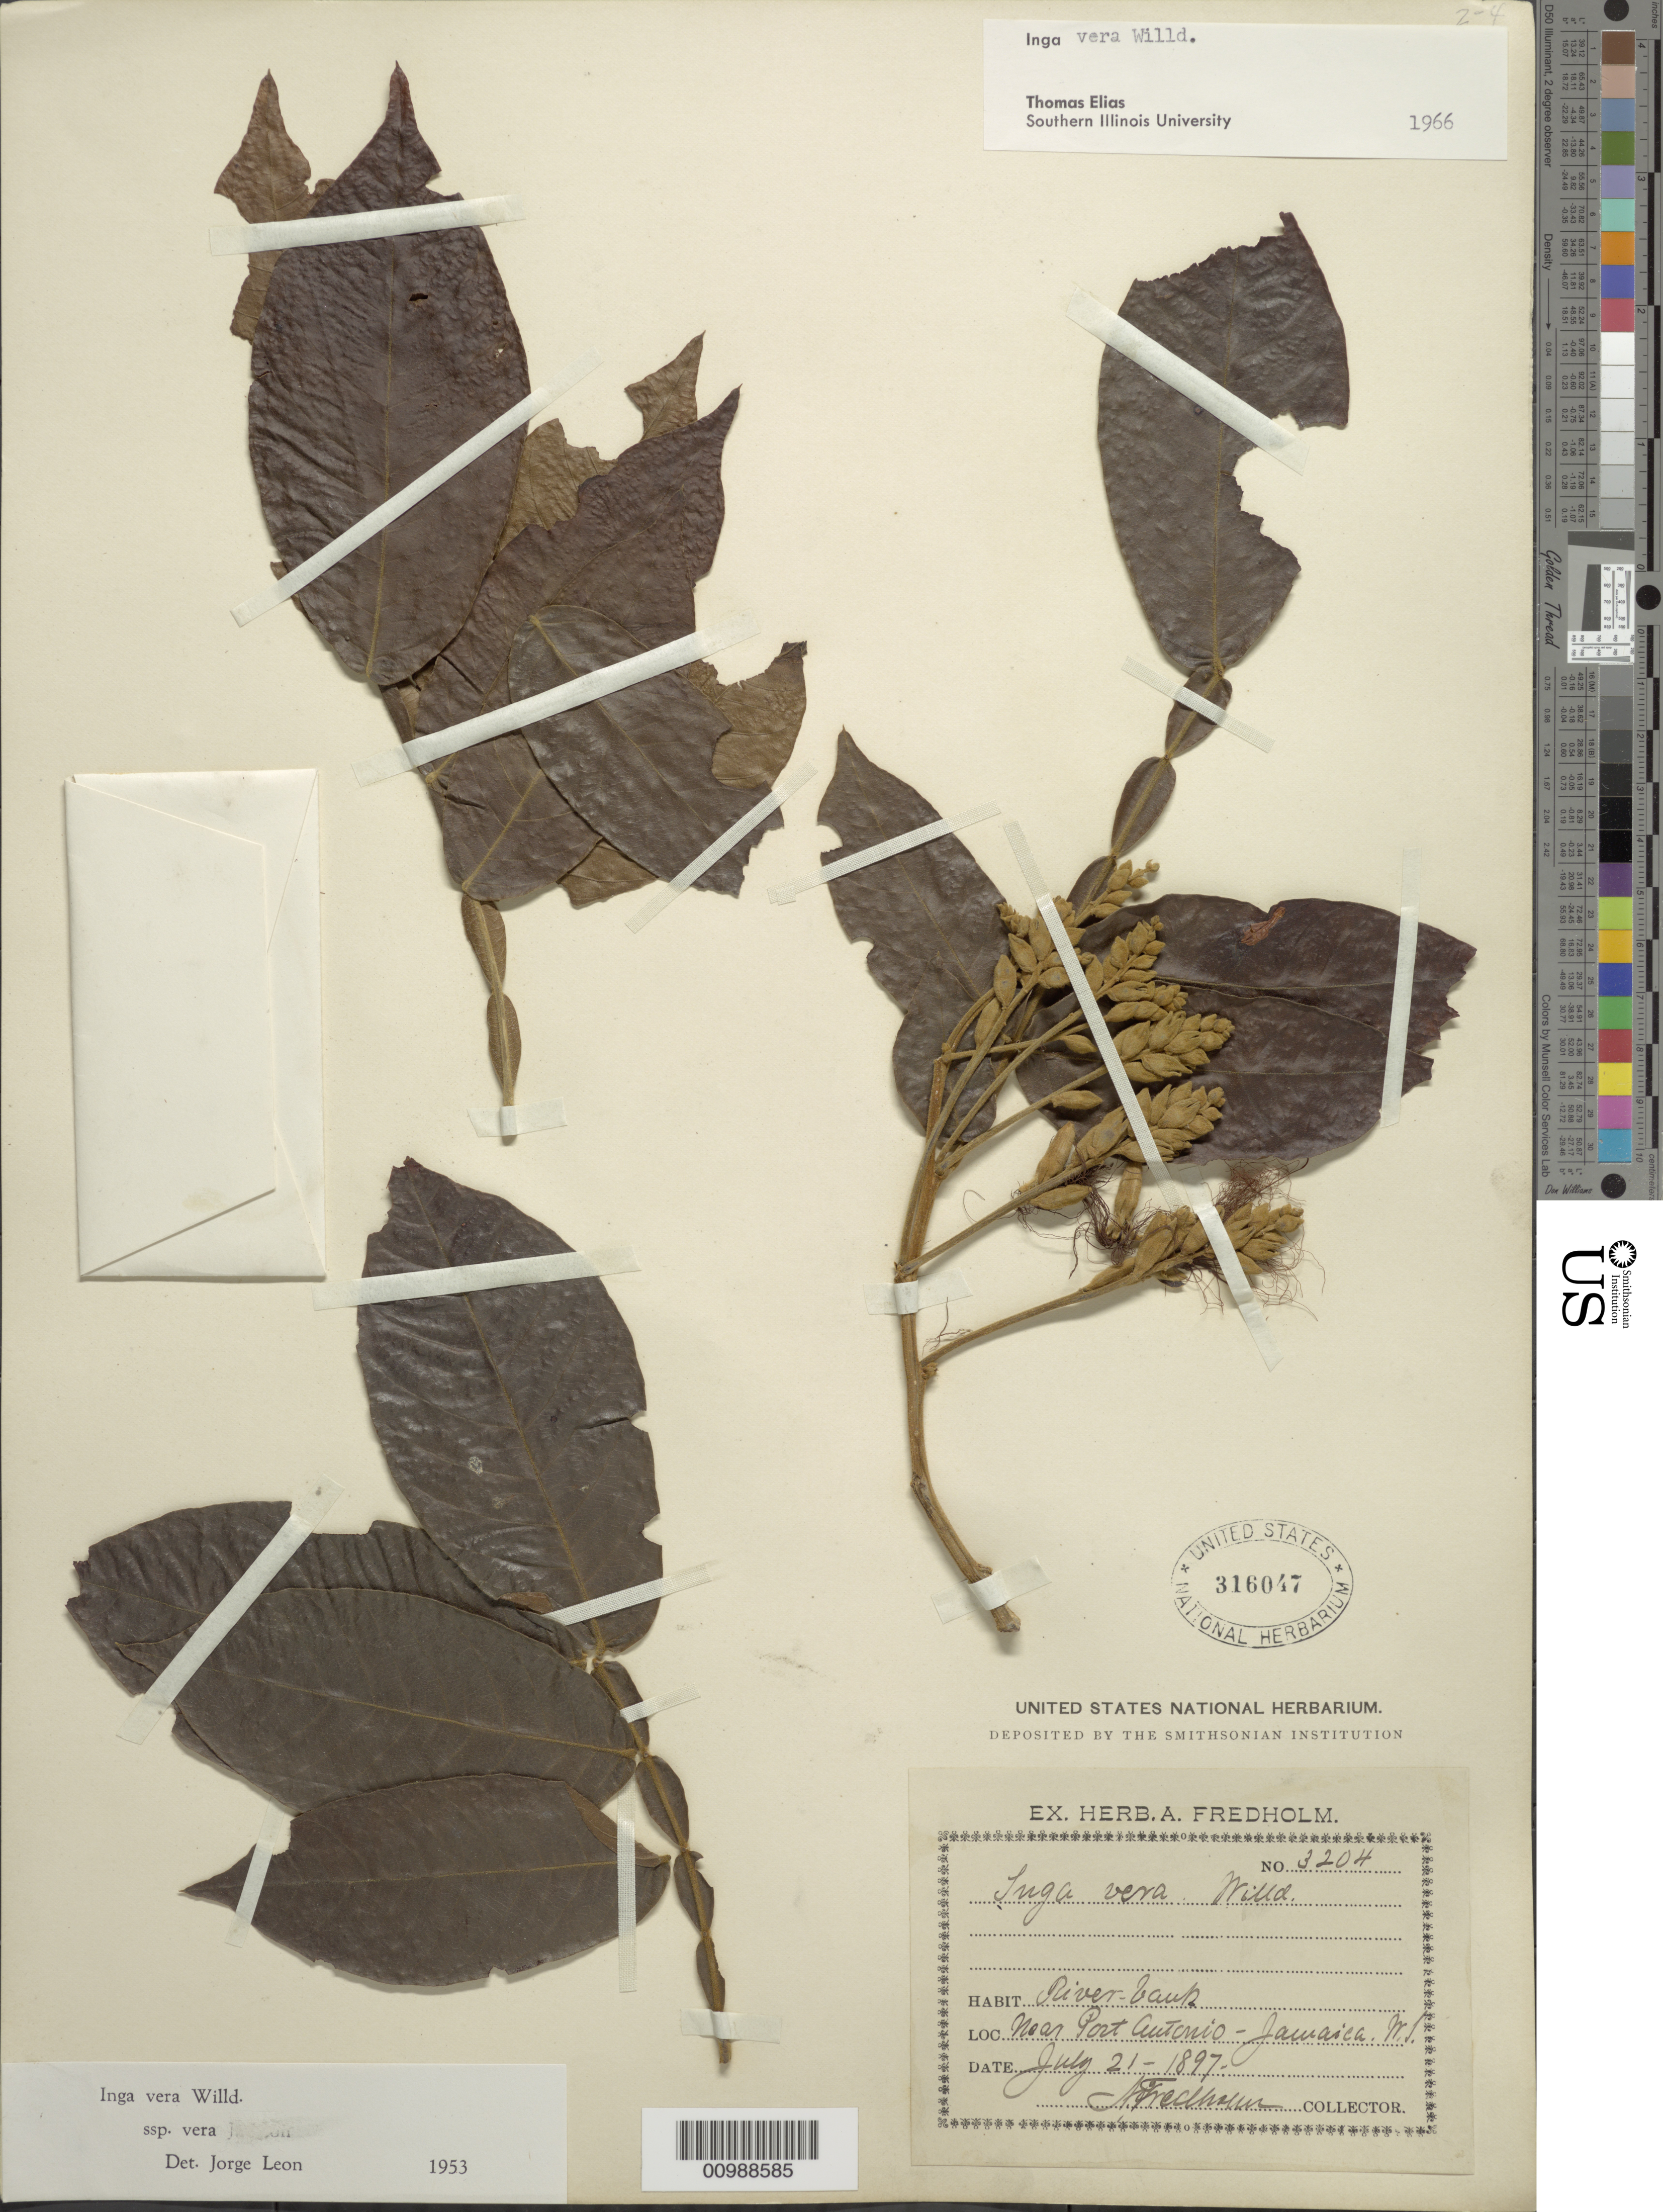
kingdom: Plantae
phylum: Tracheophyta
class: Magnoliopsida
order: Fabales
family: Fabaceae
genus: Inga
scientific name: Inga vera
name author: Willd.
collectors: A. Fredholm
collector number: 3204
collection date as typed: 21 Jul 1897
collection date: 1897-07-21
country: Jamaica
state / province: Portland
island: Jamaica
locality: Near Port Antonio.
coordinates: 0 N, 0 E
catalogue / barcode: US 316047